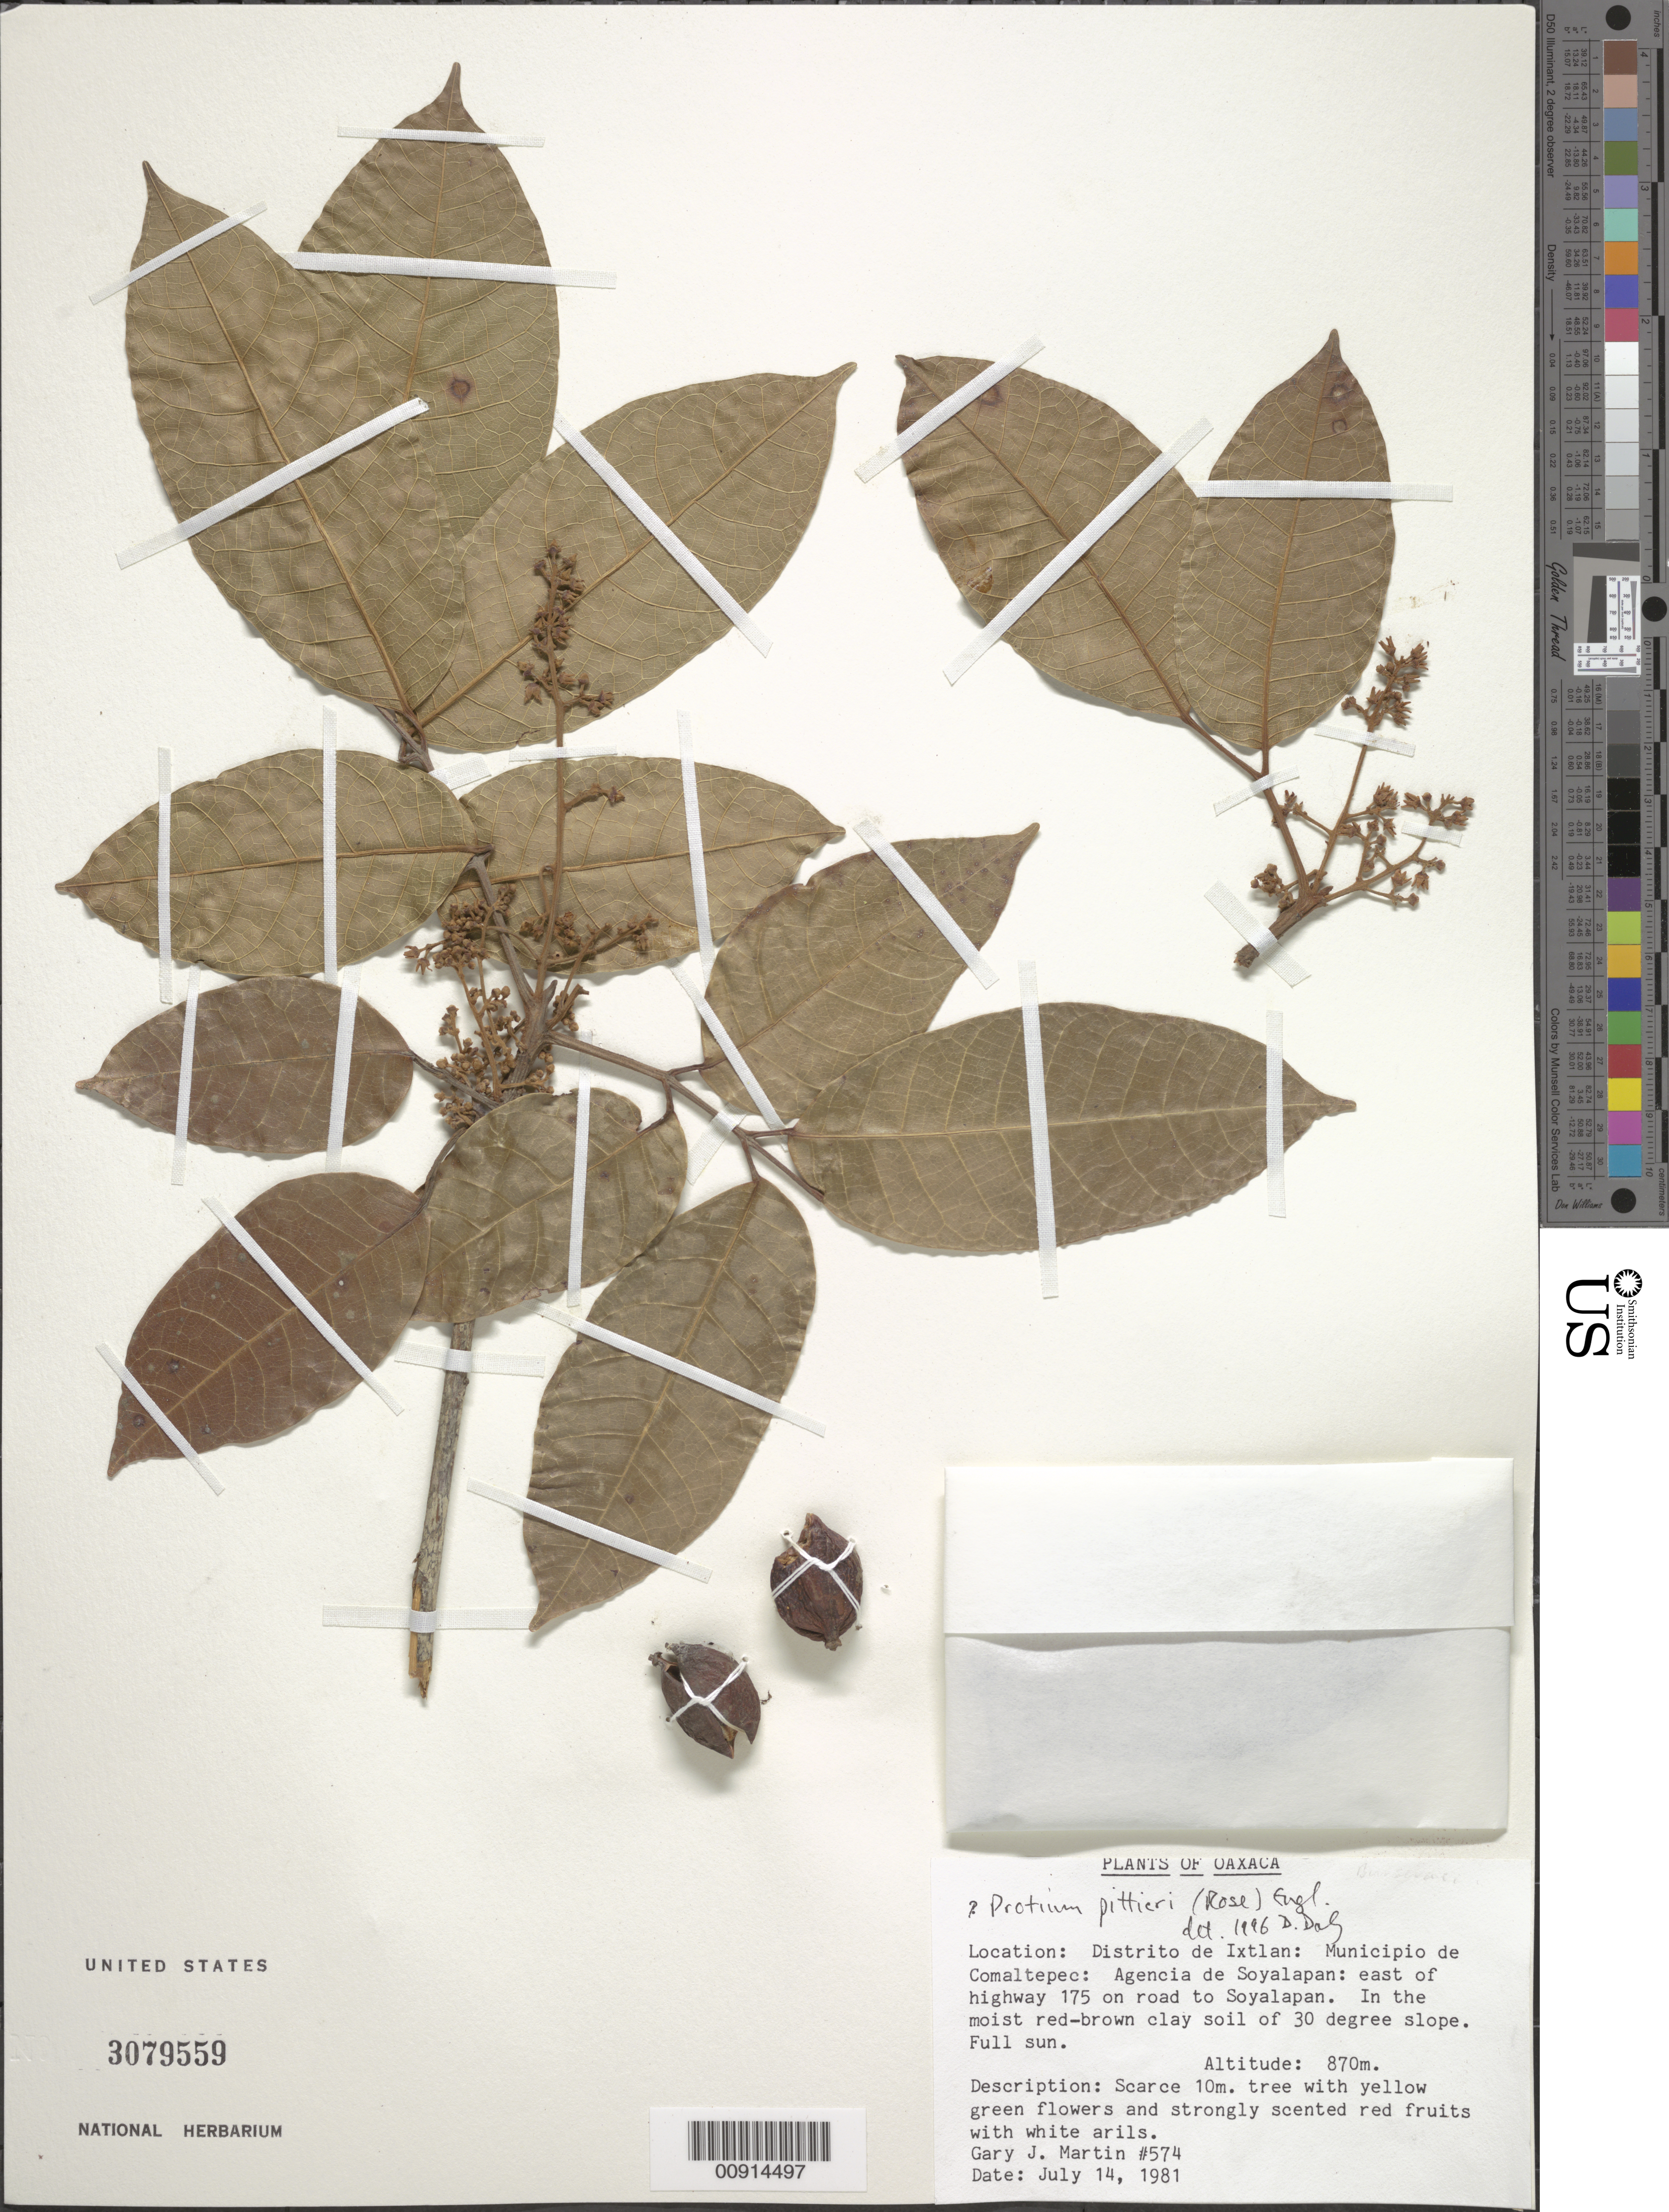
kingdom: Plantae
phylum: Tracheophyta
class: Magnoliopsida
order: Sapindales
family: Burseraceae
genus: Protium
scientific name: Protium unifoliolatum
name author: Engl.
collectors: G. J. Martin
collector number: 574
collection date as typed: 14 Jul 1981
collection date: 1981-07-14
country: Mexico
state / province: Oaxaca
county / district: Ixtlán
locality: Oaxaca: Distrito de Ixtlán: Municipio de Comaltepec: Agencia de Soyalapan: east of highway 175 on road to Soyalapan.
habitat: In the moist red-brown clay soil of 30 degre slope. Full sun.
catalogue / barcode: US 3079559